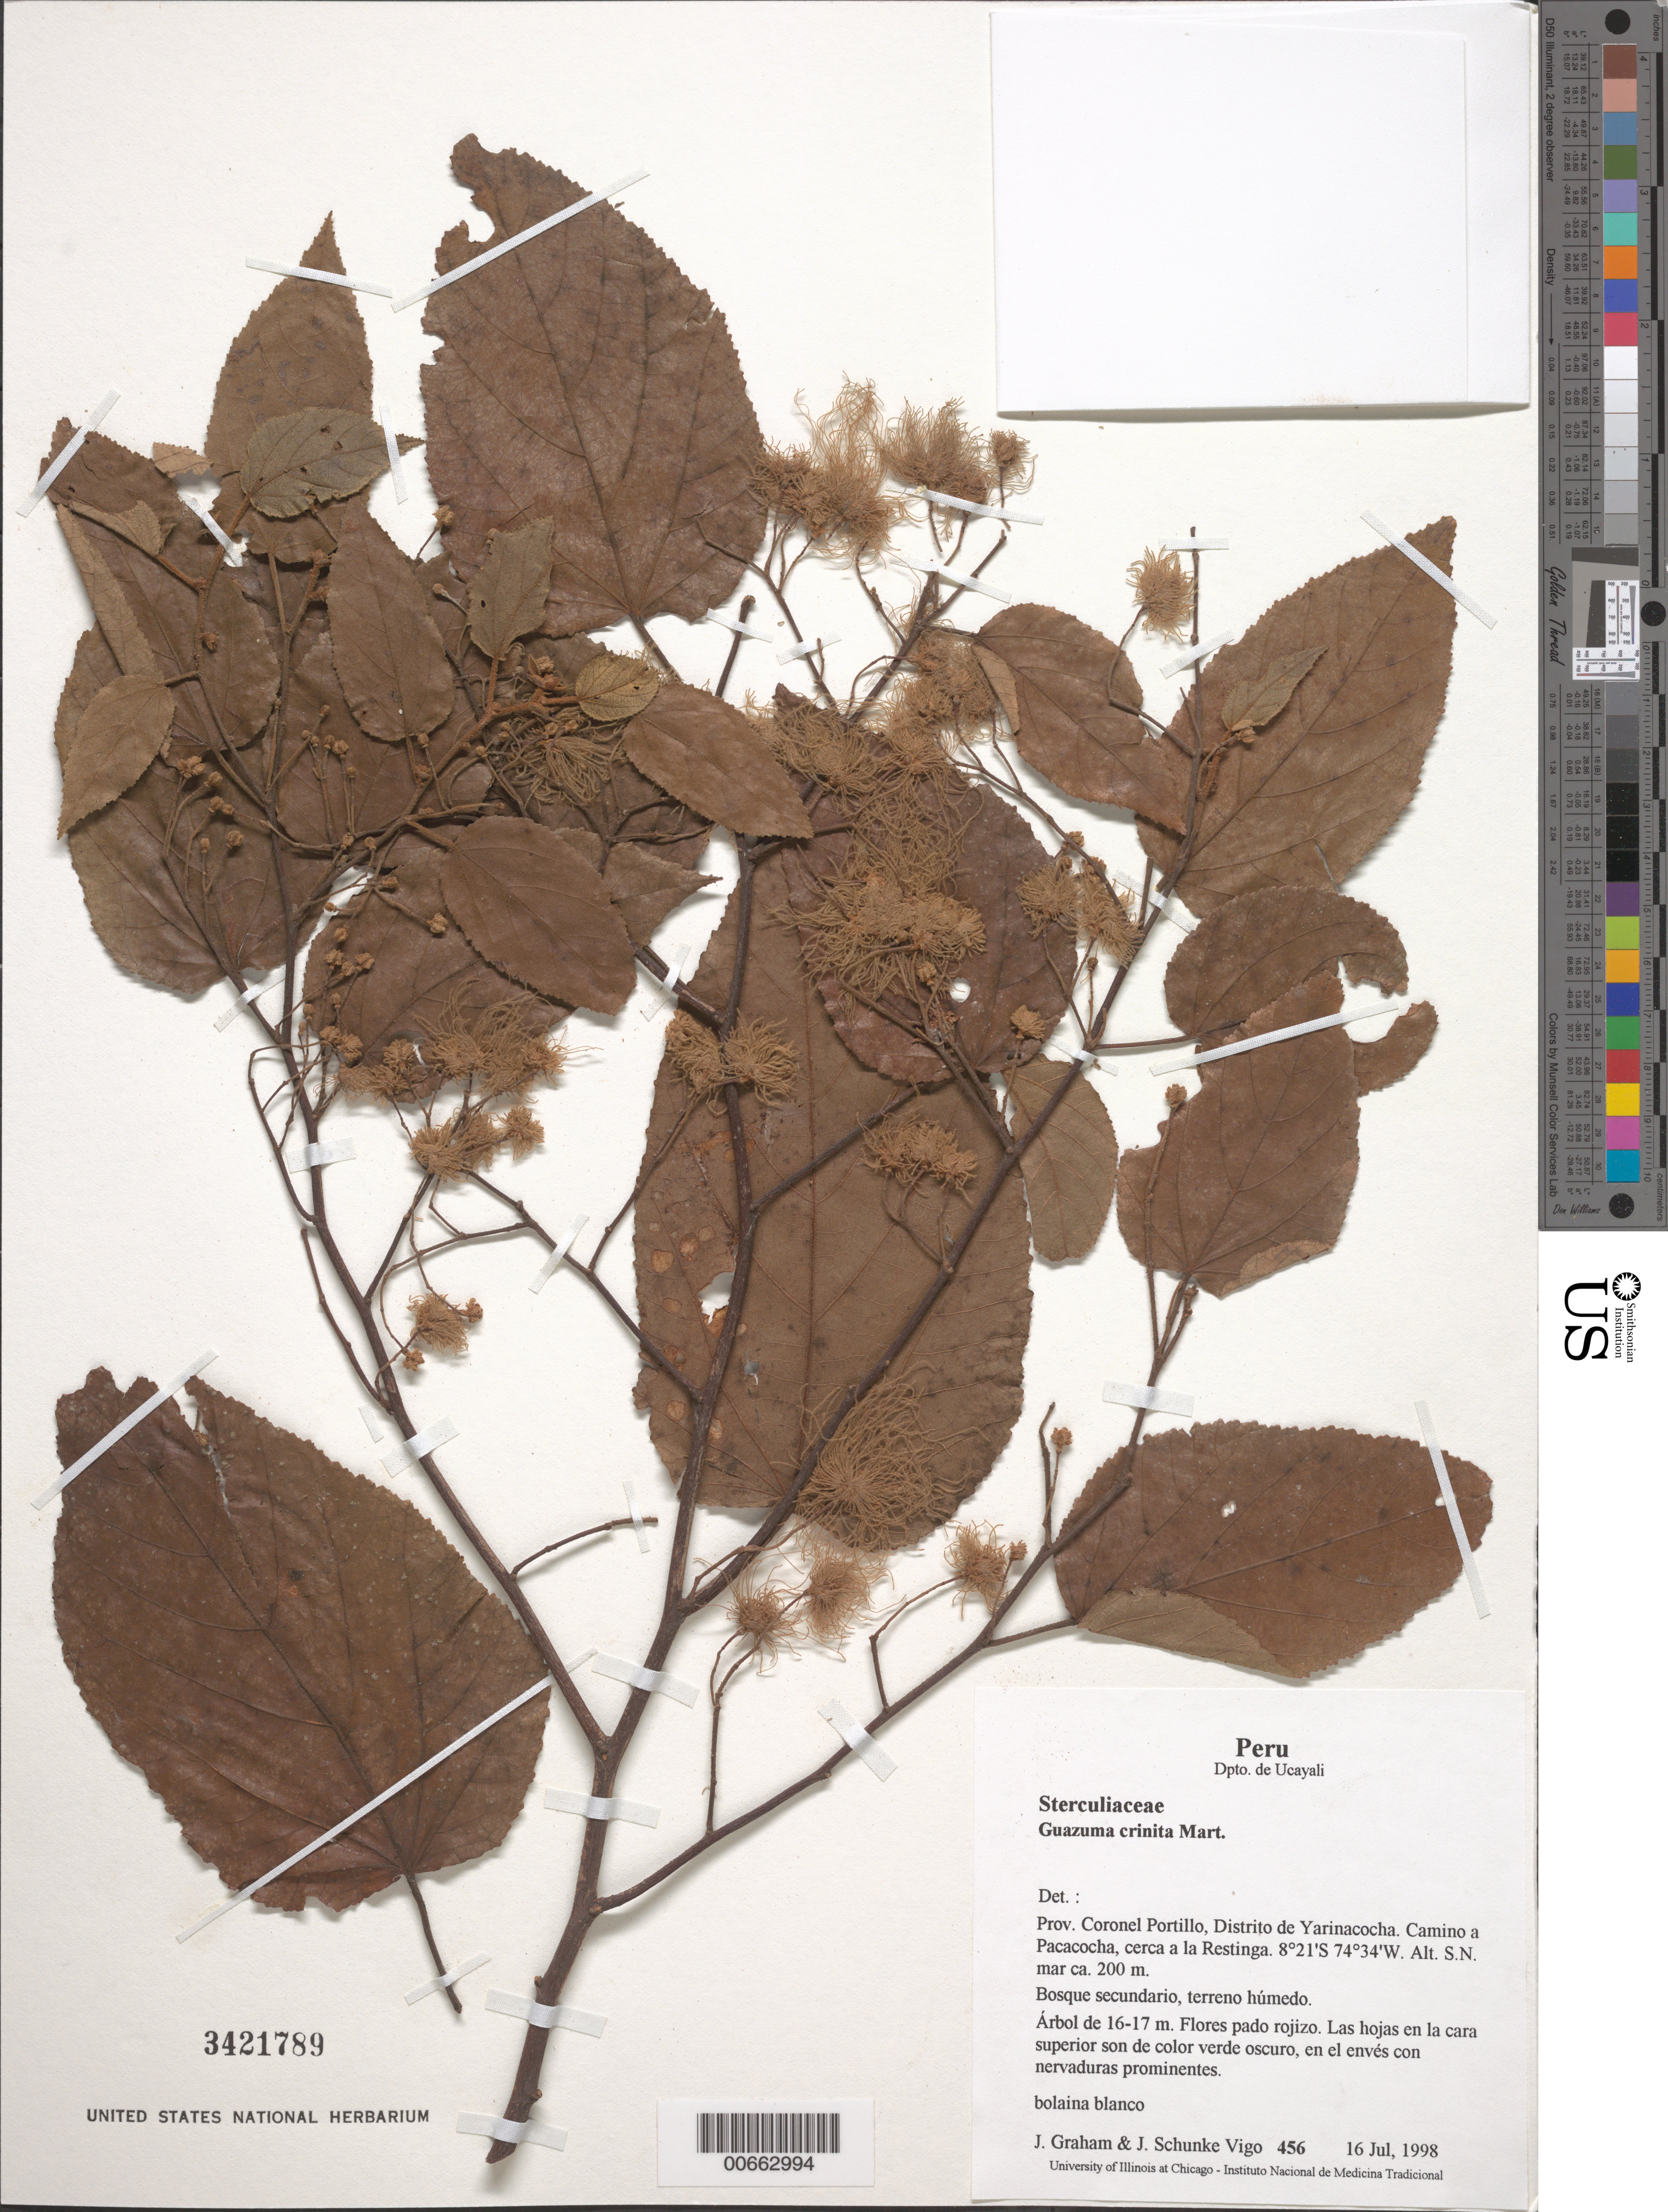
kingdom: Plantae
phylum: Tracheophyta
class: Magnoliopsida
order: Malvales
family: Malvaceae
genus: Guazuma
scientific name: Guazuma crinita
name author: Mart.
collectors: J. Graham & J. Schunke Vigo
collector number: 456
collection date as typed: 16 Jul 1998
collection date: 1998-07-16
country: Peru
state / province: Ucayali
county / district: Coronel Portillo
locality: Distrito de Yarinacocha. Camino a Pacacocha, cerca a la Restinga.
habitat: Bosque secundario, terreno húmedo.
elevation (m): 200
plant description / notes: Common name: bolaina blanco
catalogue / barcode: US 3421789